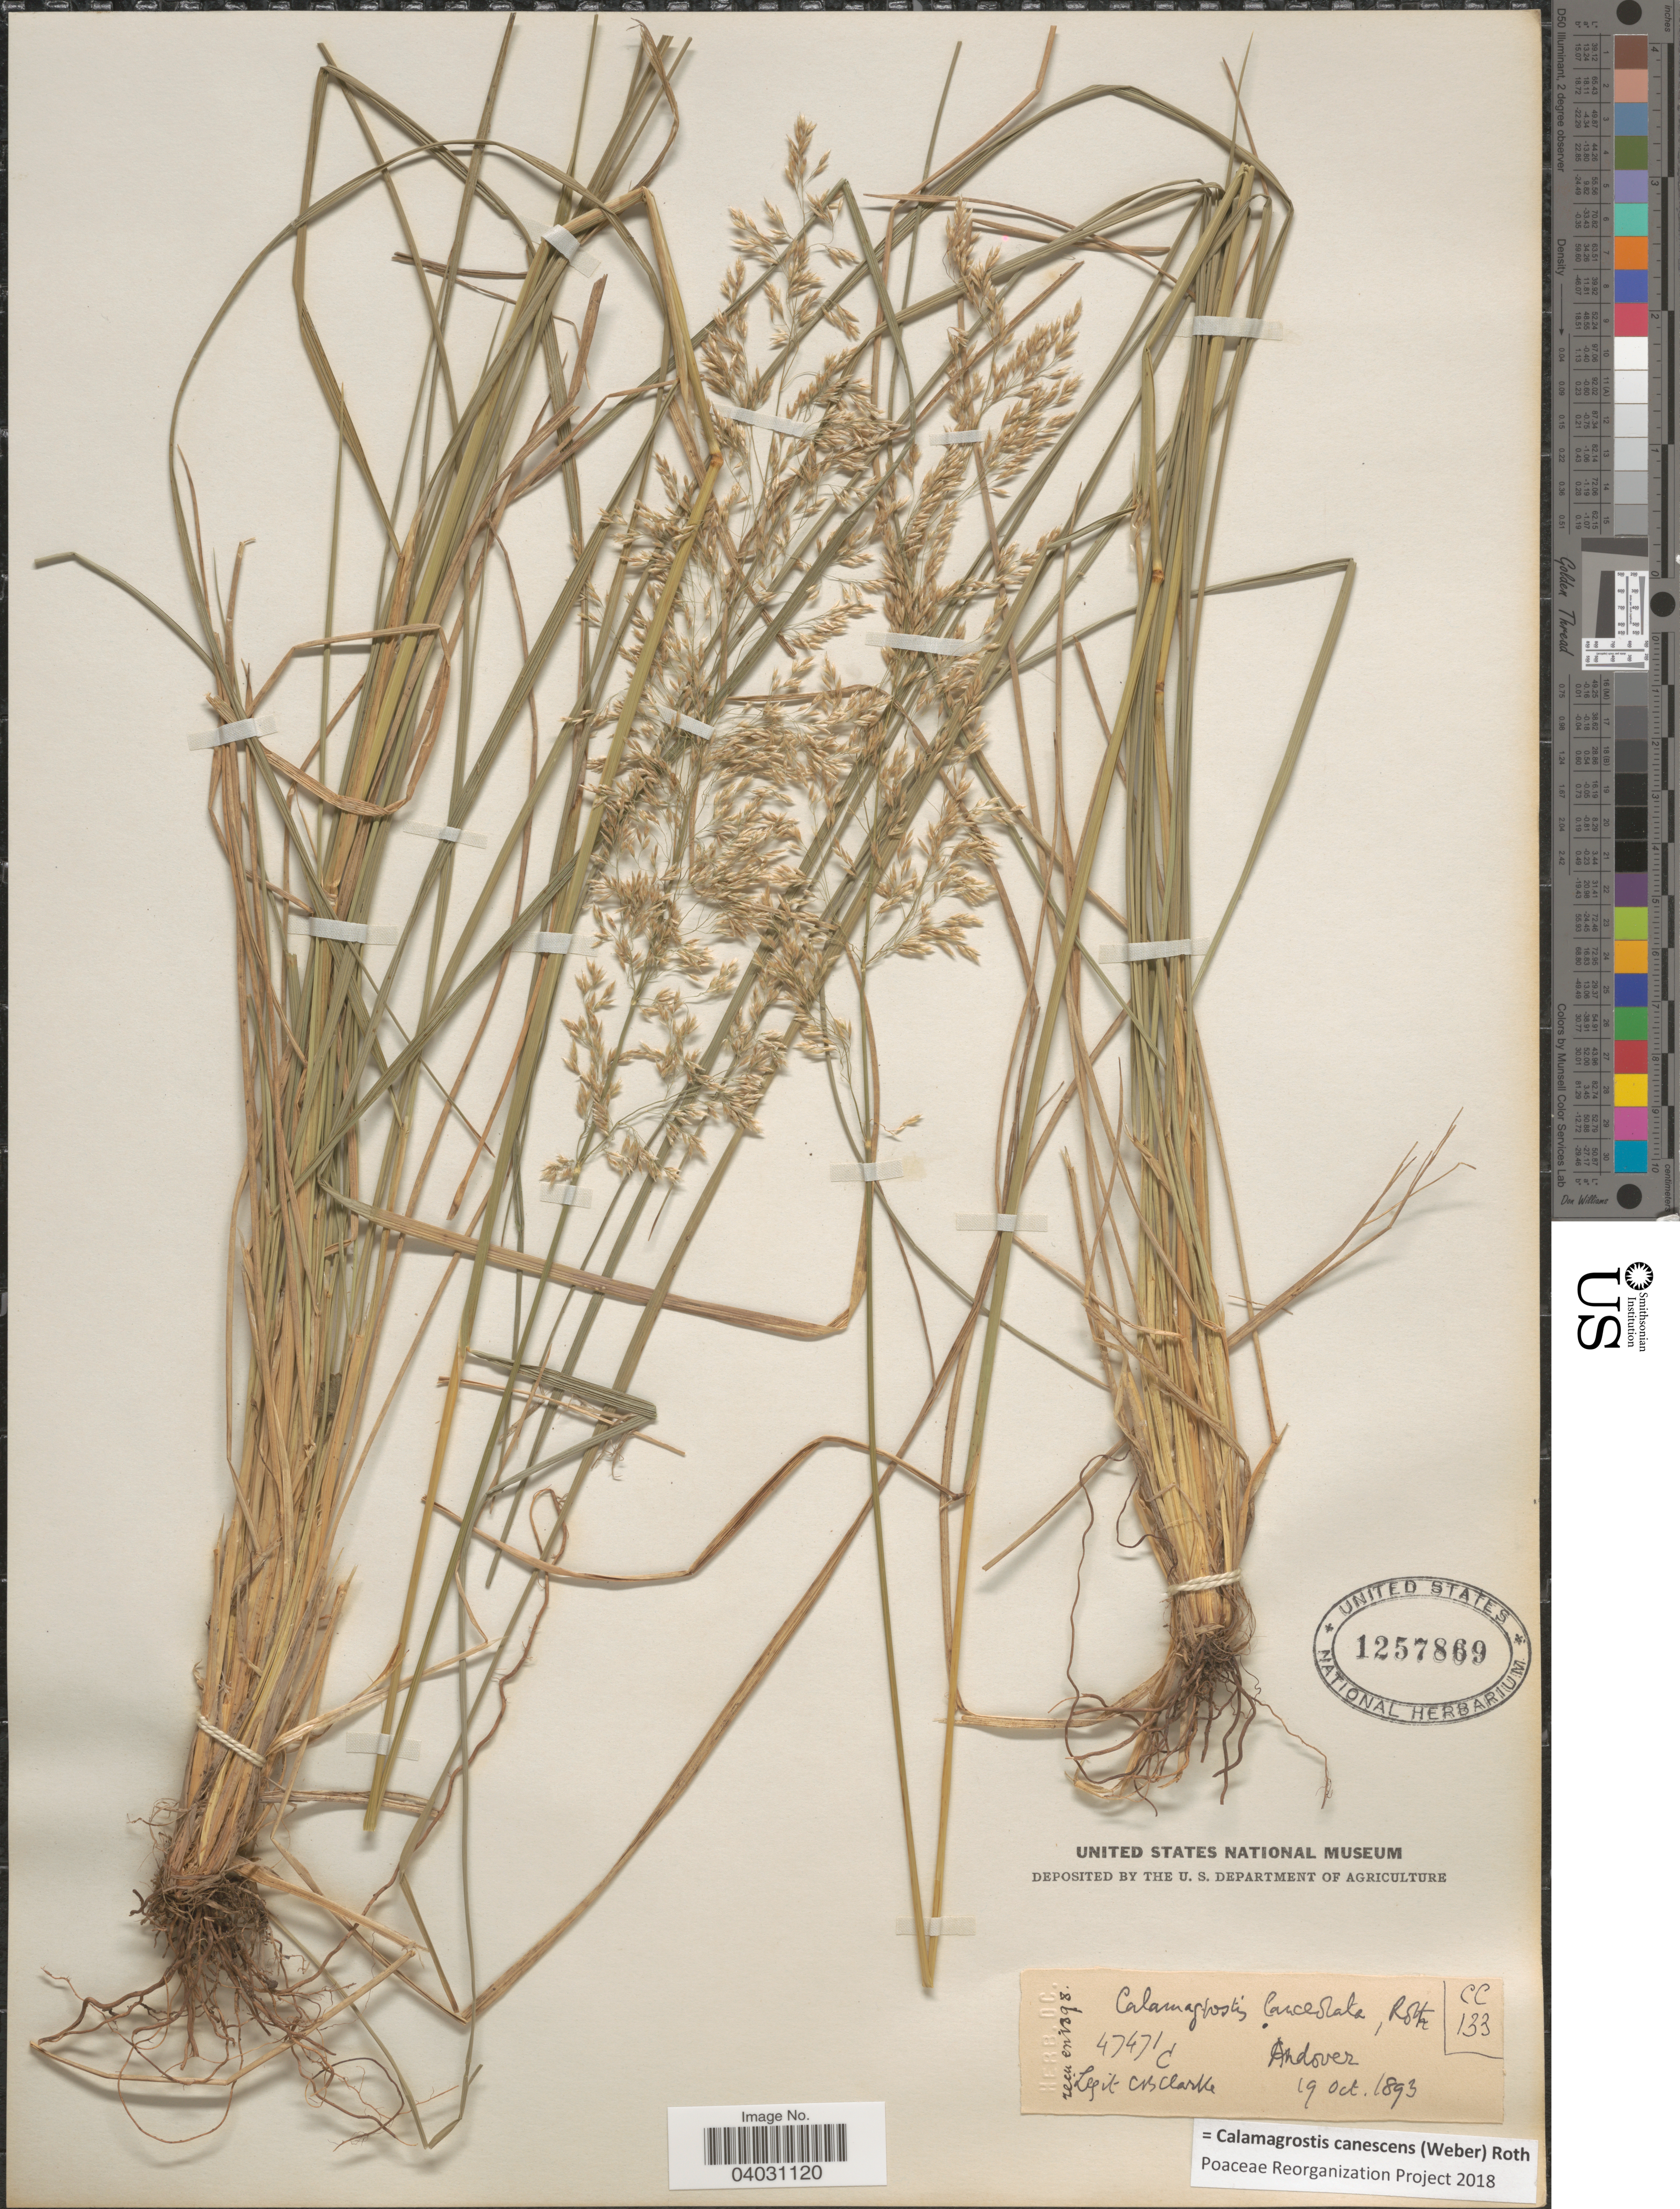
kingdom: Plantae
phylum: Tracheophyta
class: Liliopsida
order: Poales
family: Poaceae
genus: Calamagrostis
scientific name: Calamagrostis canescens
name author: (G.H. Weber) Roth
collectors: C. B. Clarke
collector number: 47471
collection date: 1893-10-19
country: United Kingdom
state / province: England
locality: Andover.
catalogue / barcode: US 1257869